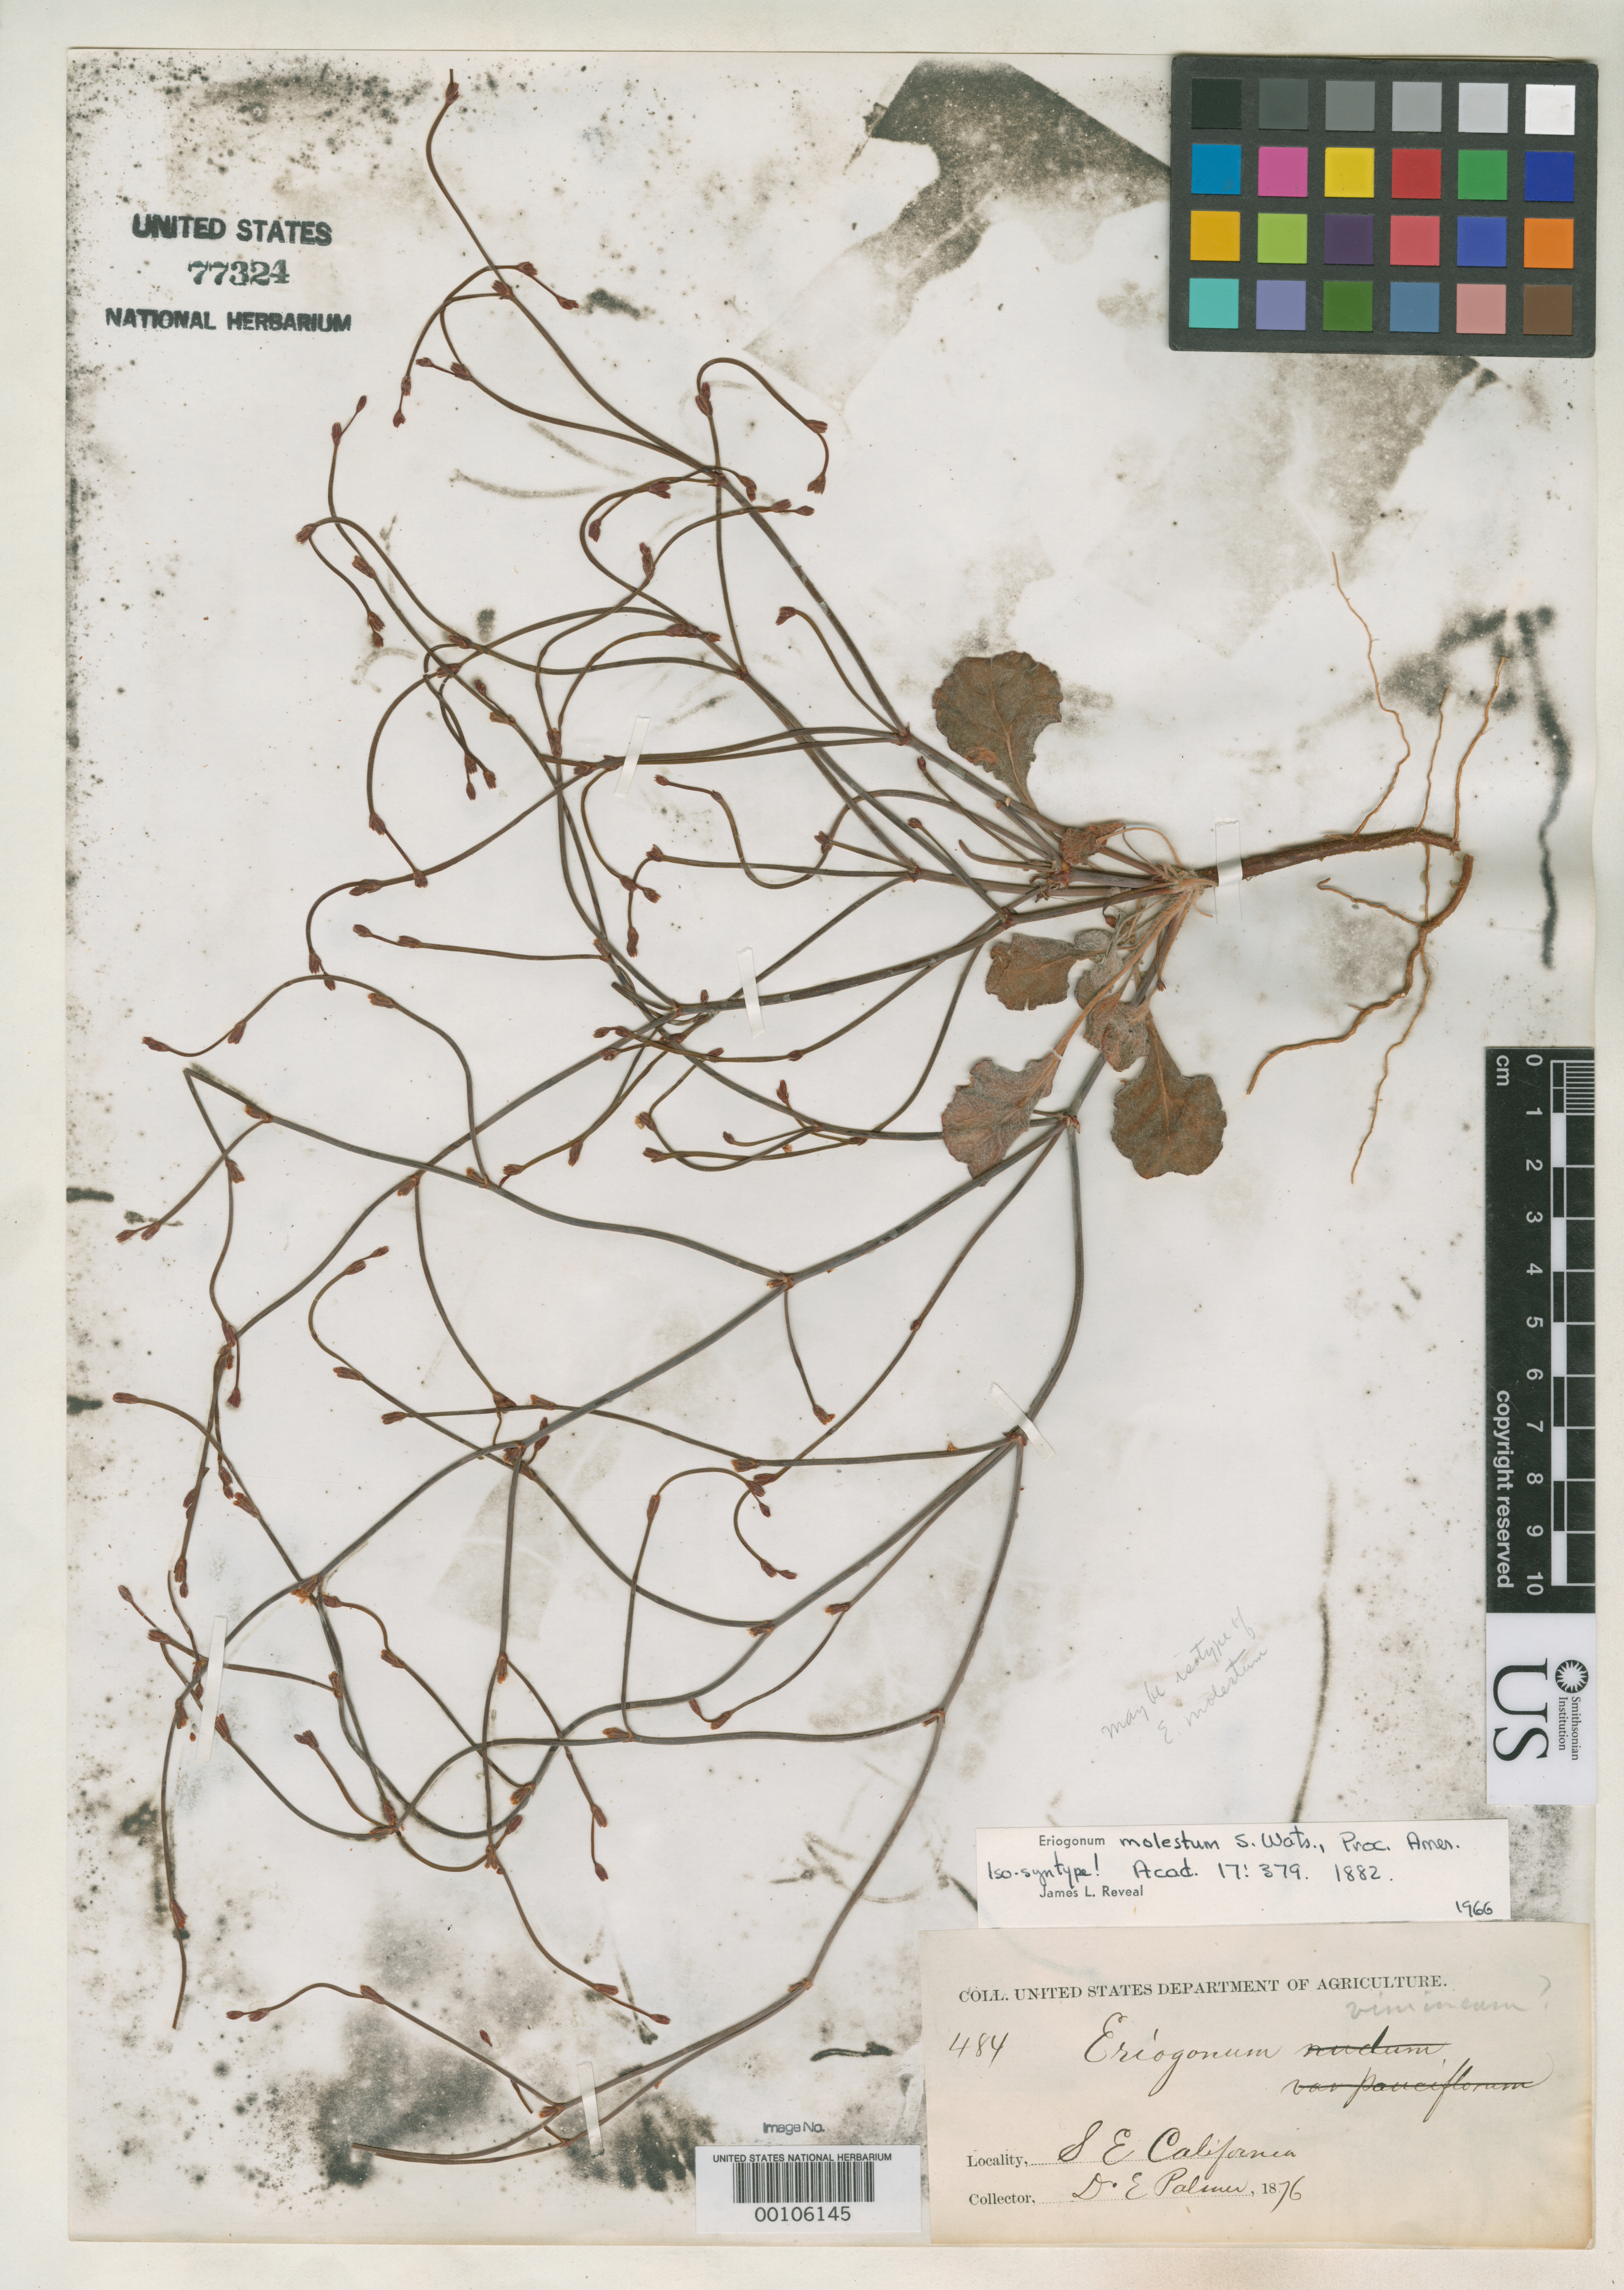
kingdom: Plantae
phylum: Tracheophyta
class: Magnoliopsida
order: Caryophyllales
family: Polygonaceae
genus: Eriogonum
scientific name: Eriogonum molestum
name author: S. Watson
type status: Isosyntype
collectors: E. Palmer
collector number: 484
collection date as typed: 1876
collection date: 1876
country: United States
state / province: California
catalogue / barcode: US 77324